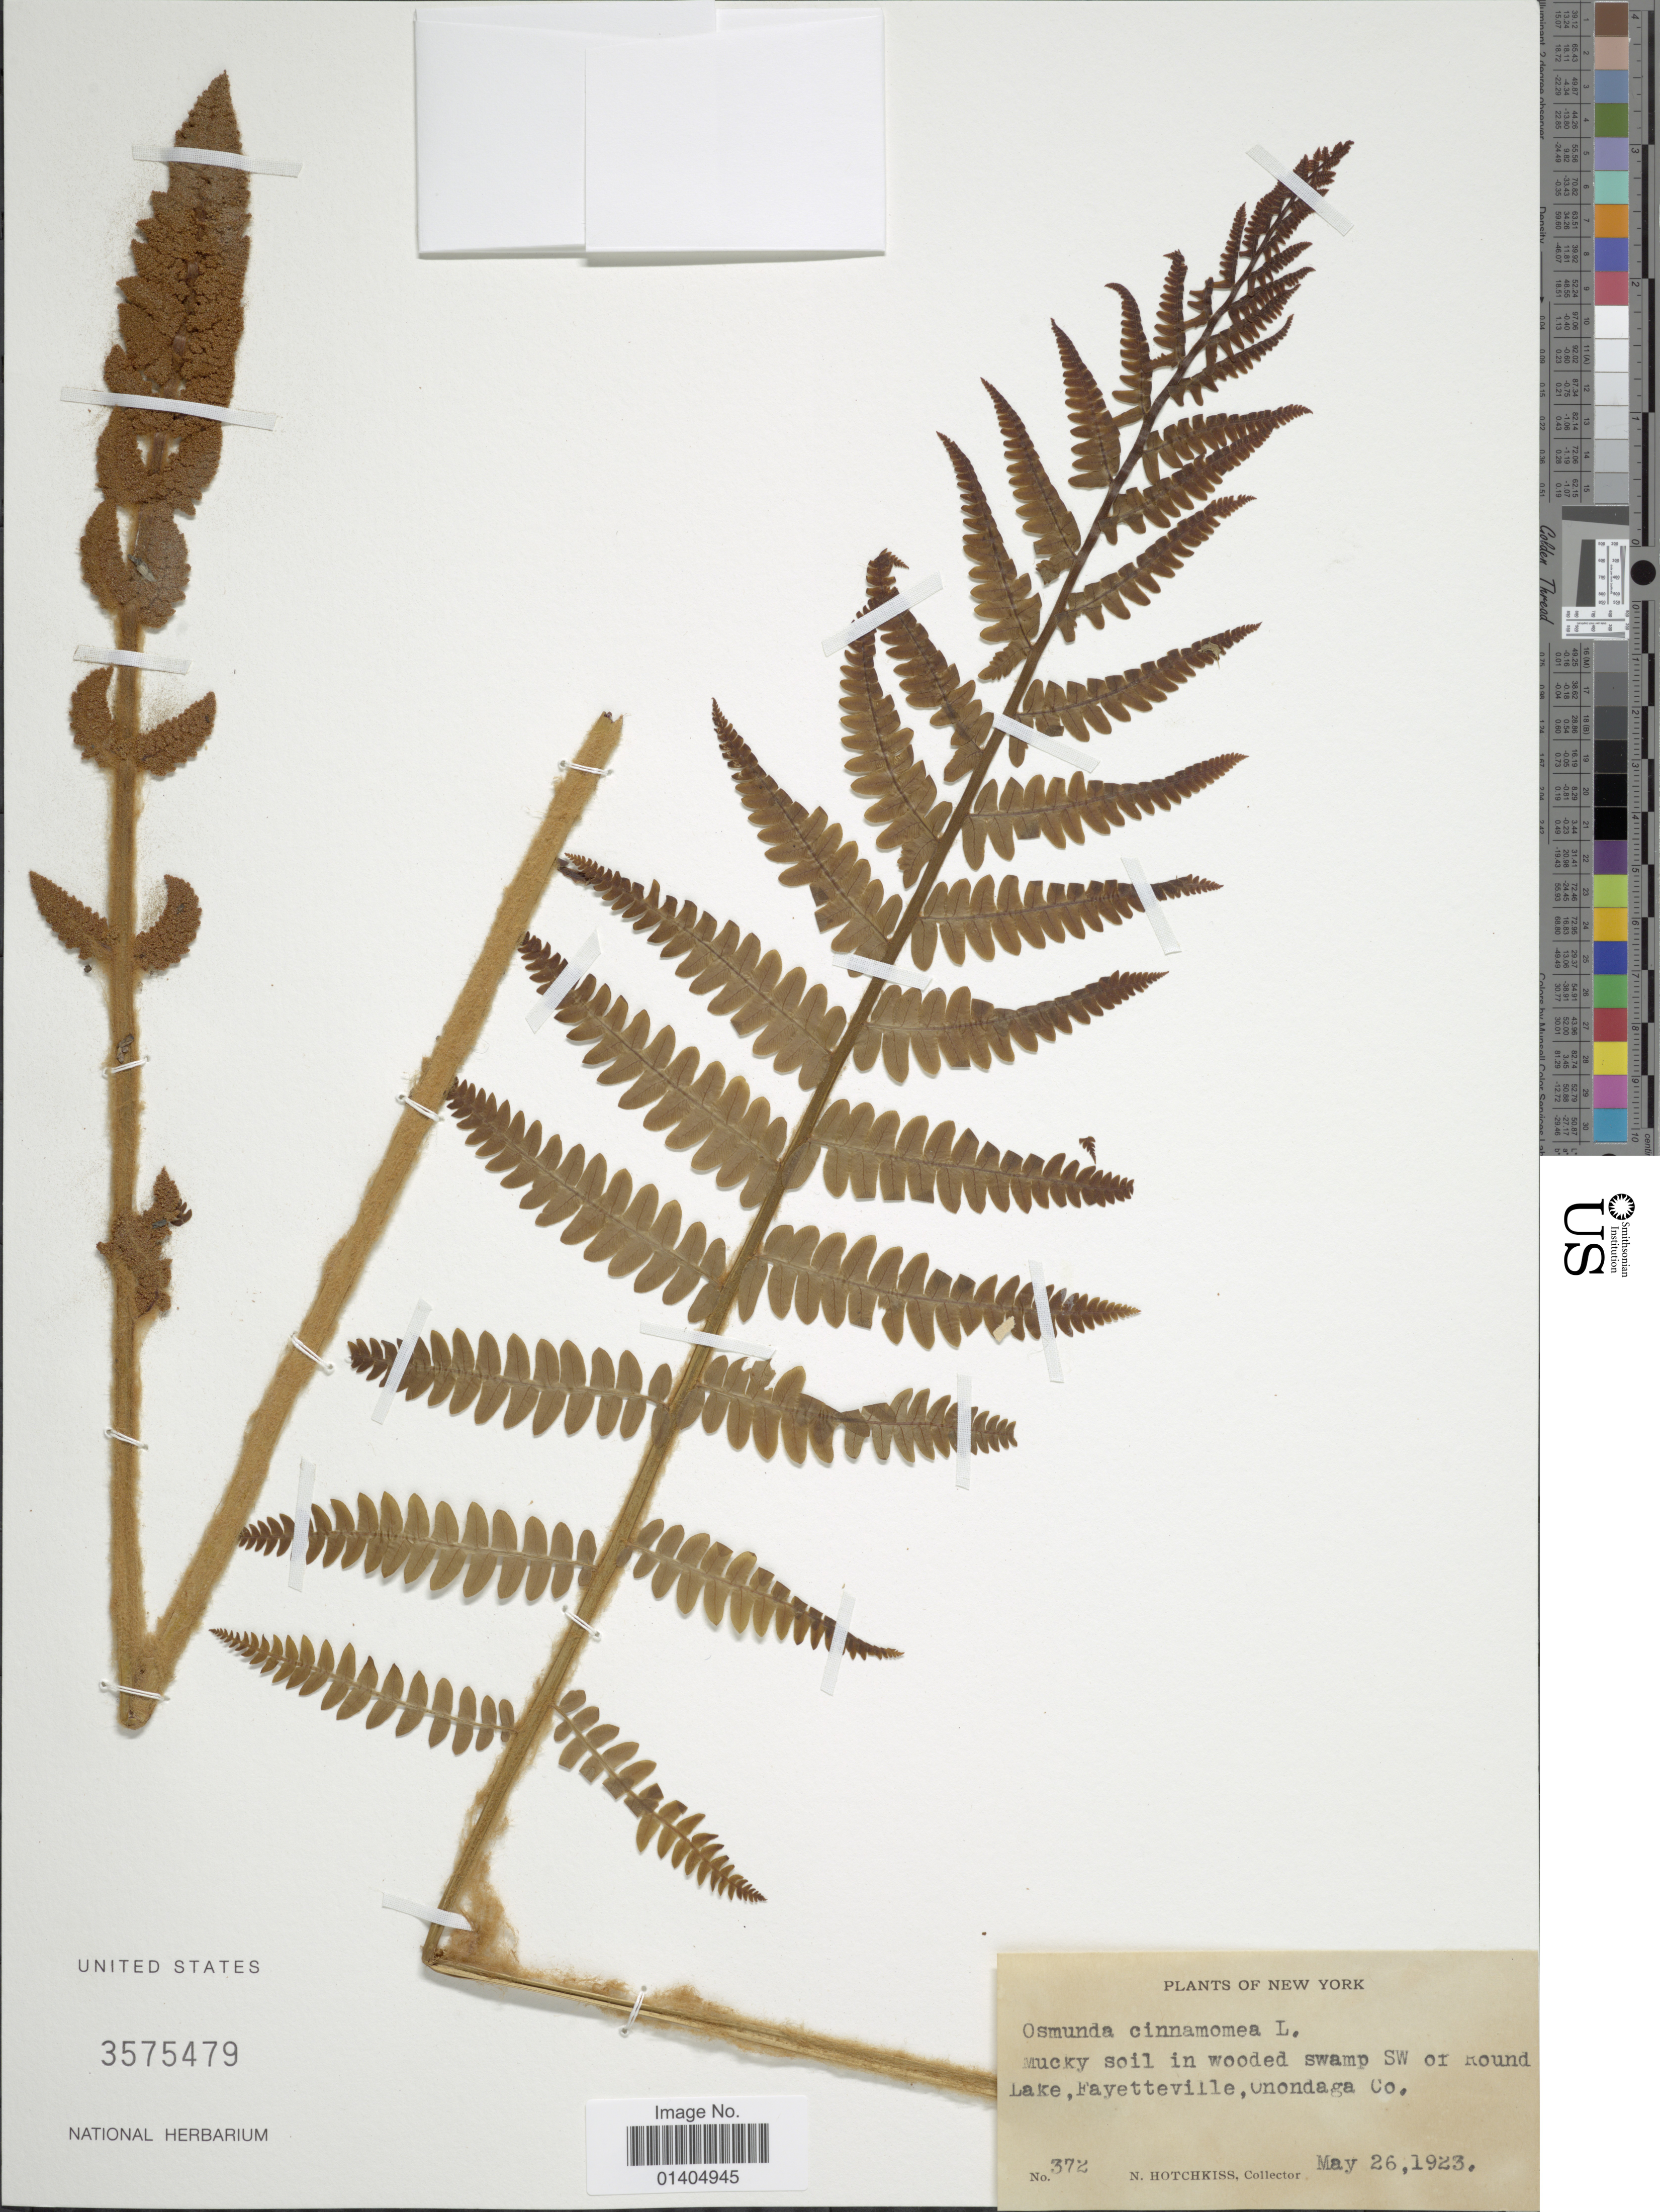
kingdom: Plantae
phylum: Tracheophyta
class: Polypodiopsida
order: Osmundales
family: Osmundaceae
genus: Osmundastrum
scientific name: Osmundastrum cinnamomeum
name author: (L.) C. Presl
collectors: N. Hotchkiss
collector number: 372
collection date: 1923-05-26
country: United States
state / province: New York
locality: Mucky soil in wooded swamp SW of Round Lake, Fayetteville, Onondaga Co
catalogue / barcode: US 3575479